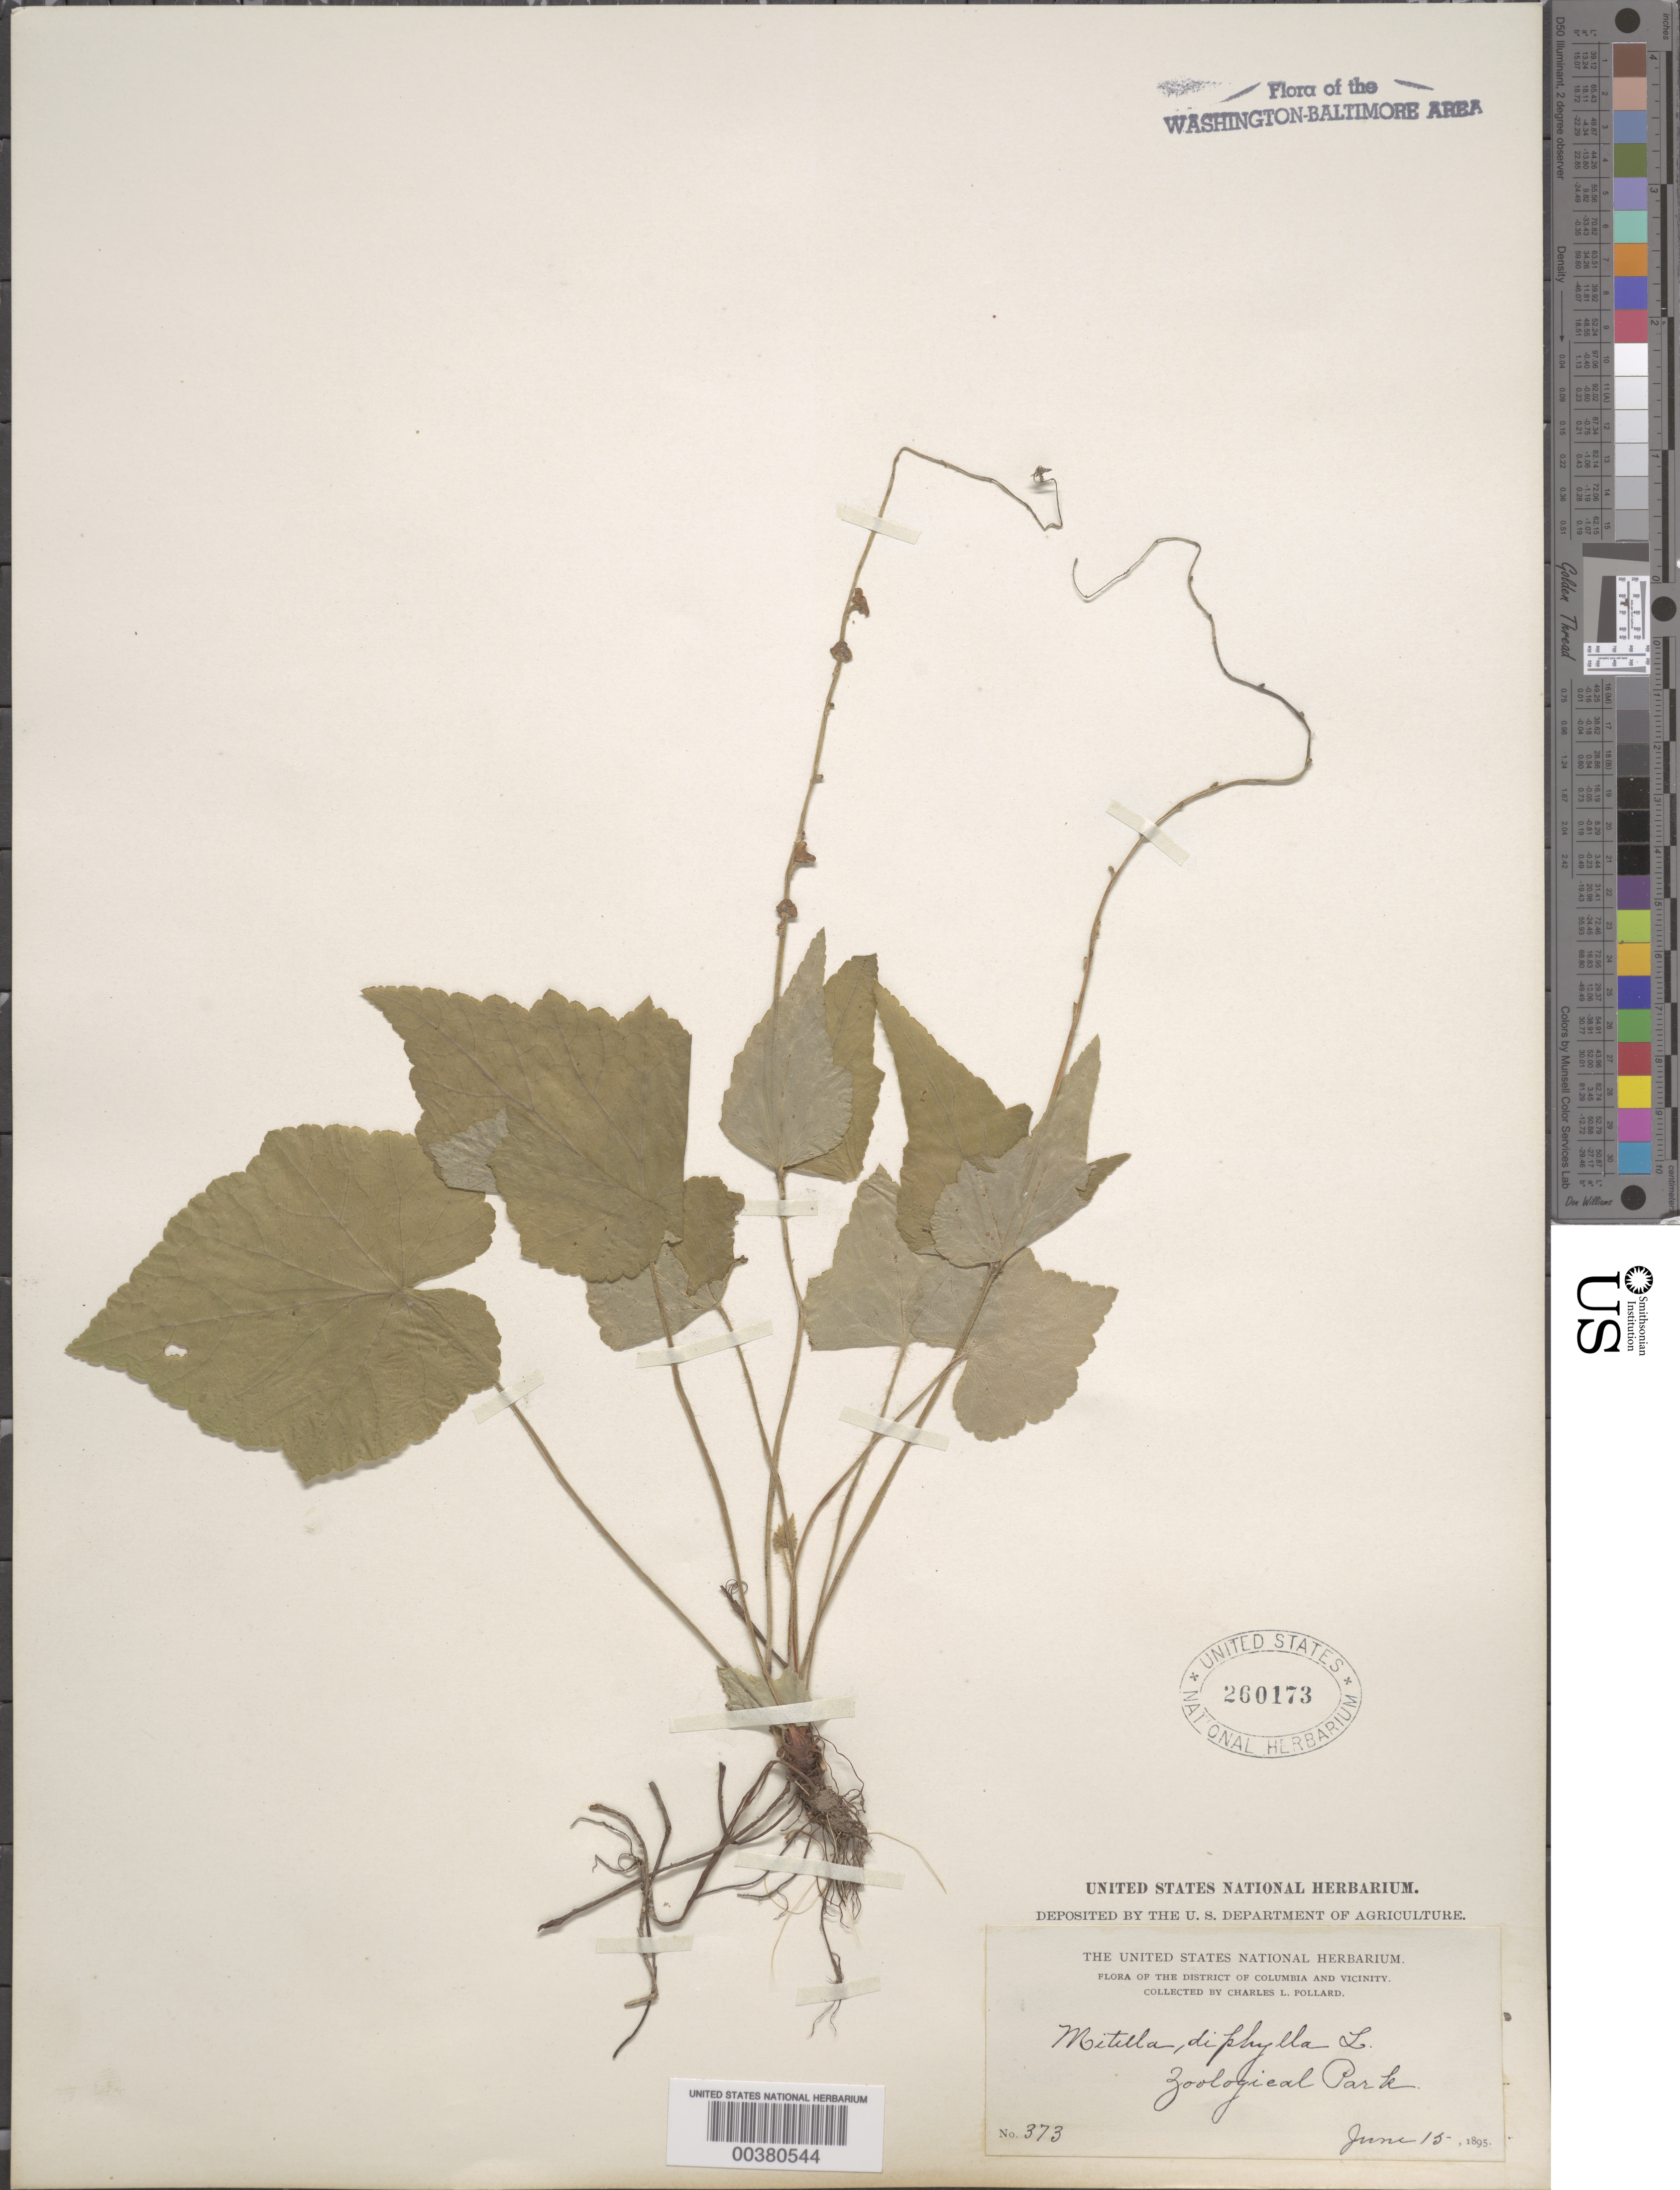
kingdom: Plantae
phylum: Tracheophyta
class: Magnoliopsida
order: Saxifragales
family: Saxifragaceae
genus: Mitella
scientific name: Mitella diphylla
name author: L.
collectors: C. L. Pollard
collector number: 373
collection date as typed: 15 Jun 1895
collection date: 1895-06-15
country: United States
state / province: District of Columbia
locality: Zoological Park Rock Creek Park and Vicinity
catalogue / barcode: US 260173